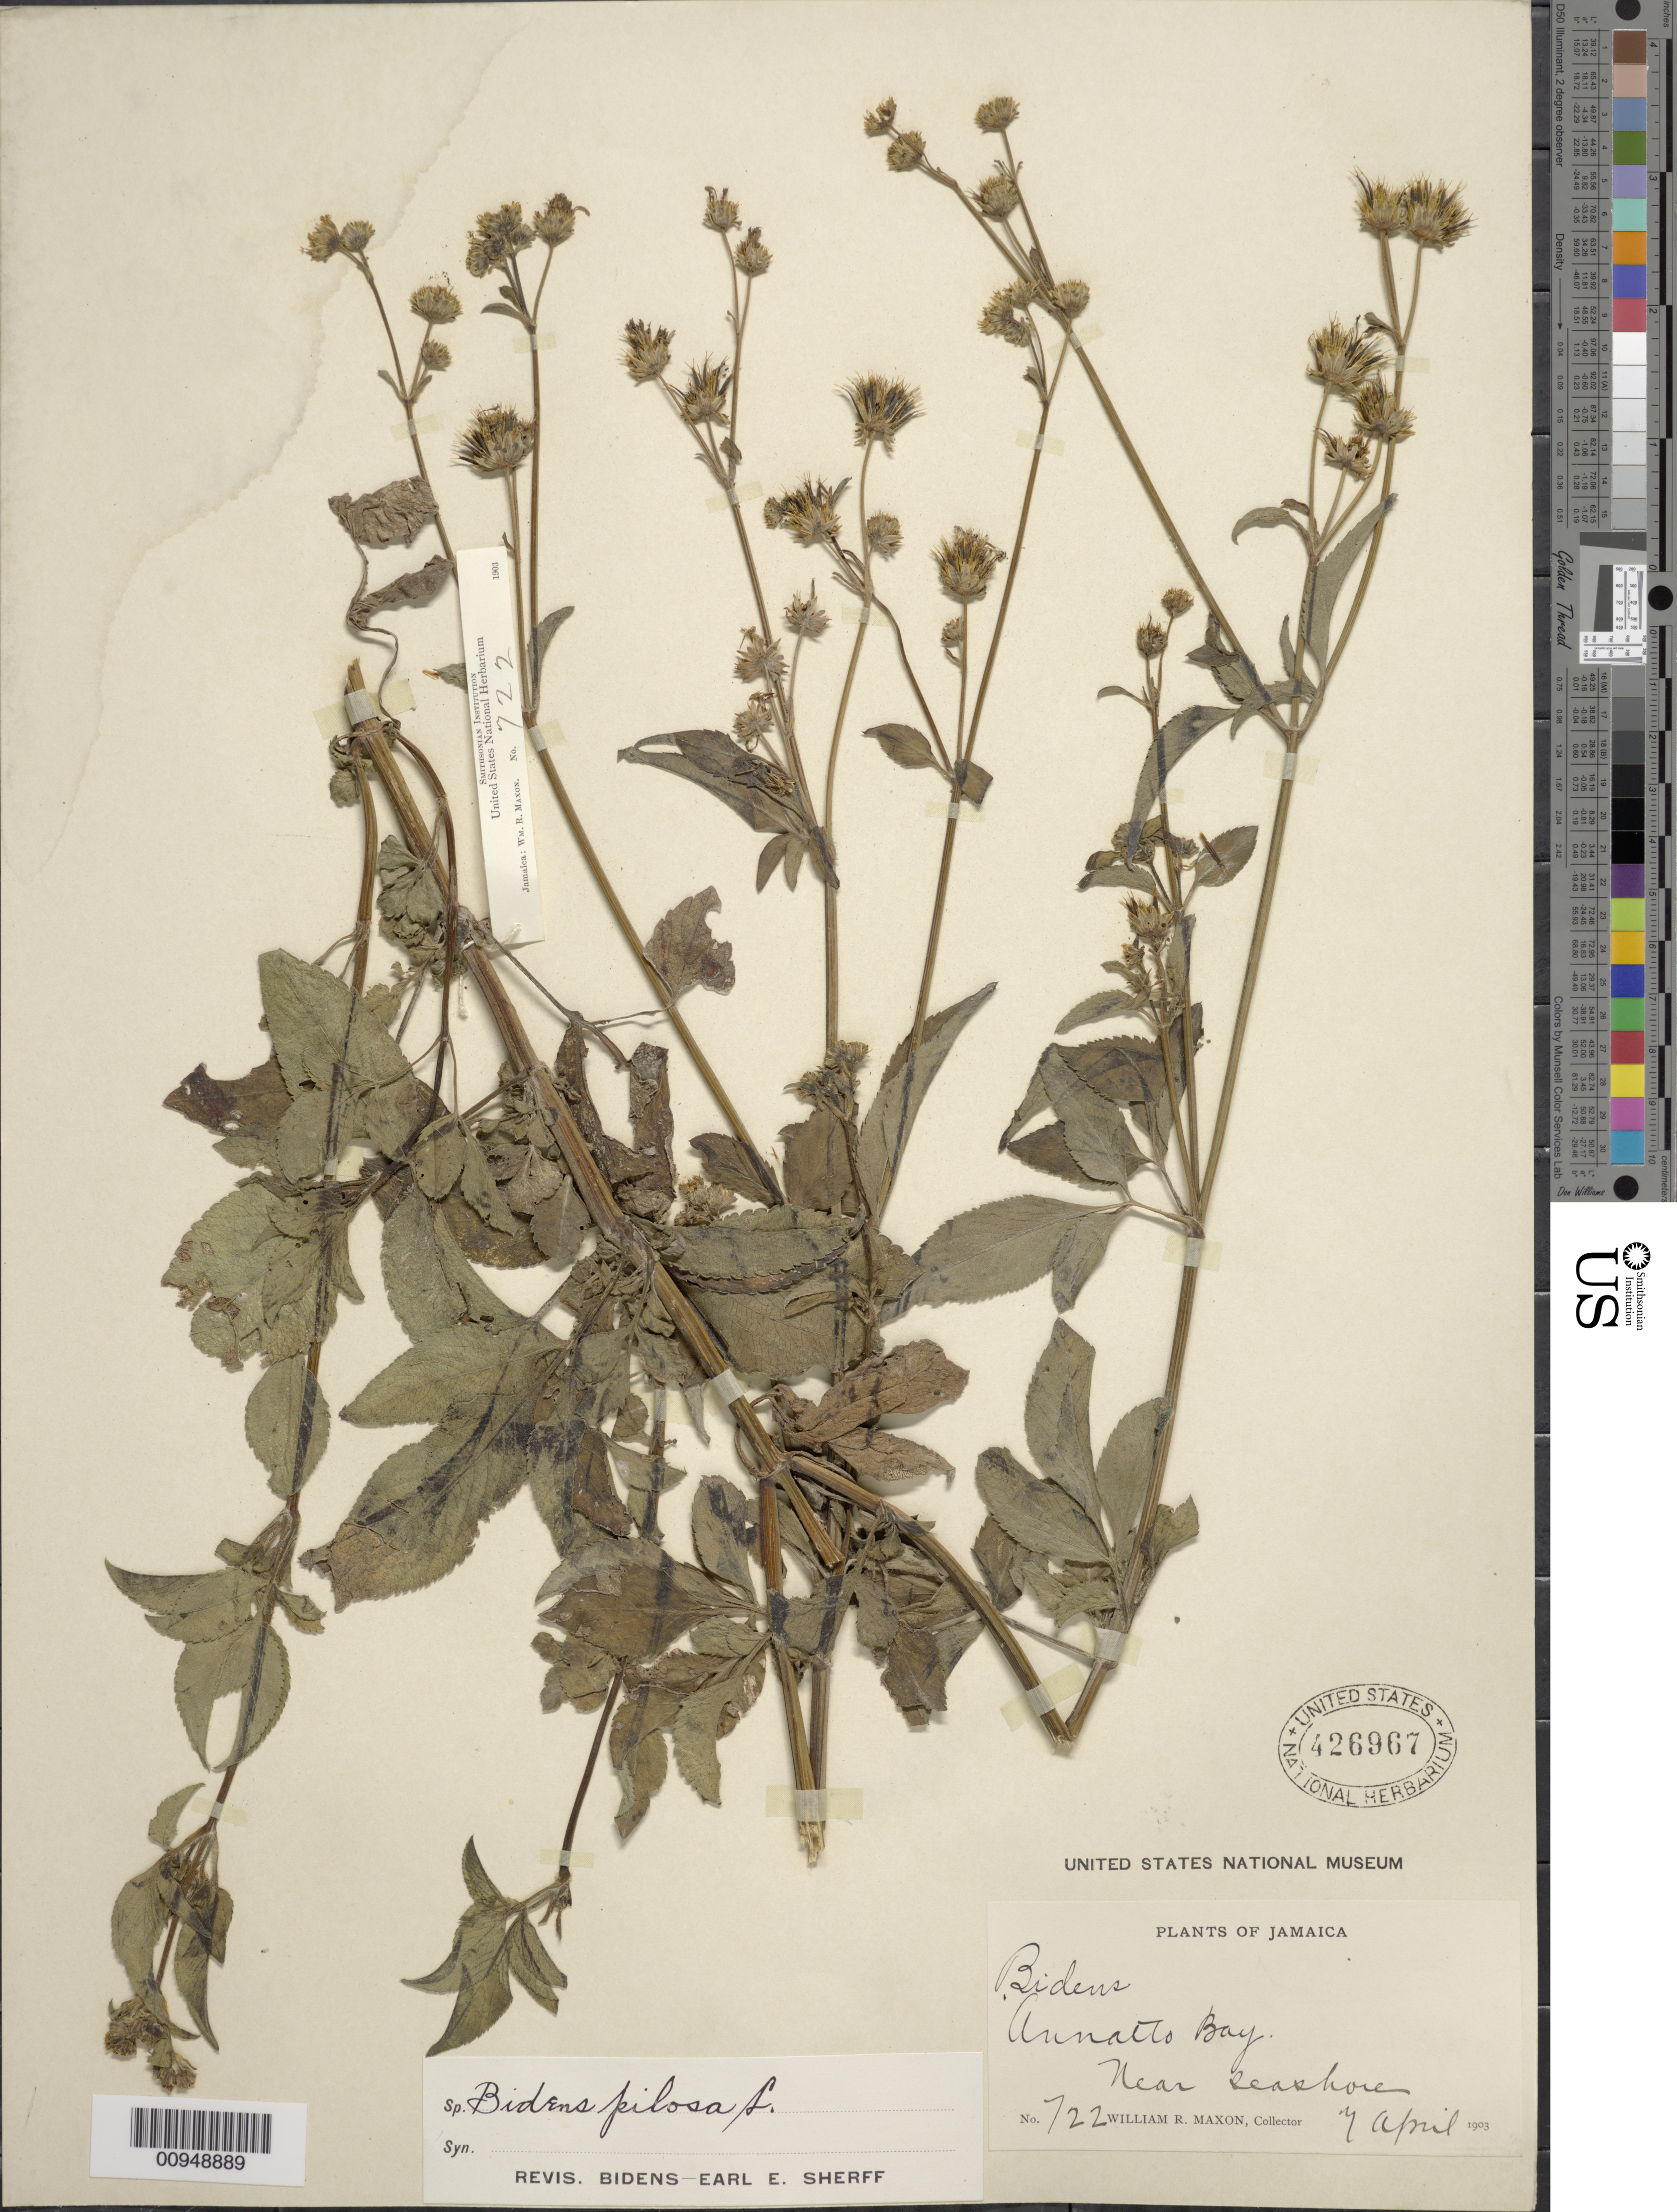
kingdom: Plantae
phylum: Tracheophyta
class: Magnoliopsida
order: Asterales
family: Asteraceae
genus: Bidens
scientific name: Bidens pilosa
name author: L.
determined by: Sherff, E. E.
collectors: W. R. Maxon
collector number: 722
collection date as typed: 07 Apr 1903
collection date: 1903-04-07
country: Jamaica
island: Jamaica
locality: Annatto Bay, near seashore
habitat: Near seashore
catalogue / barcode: US 426967